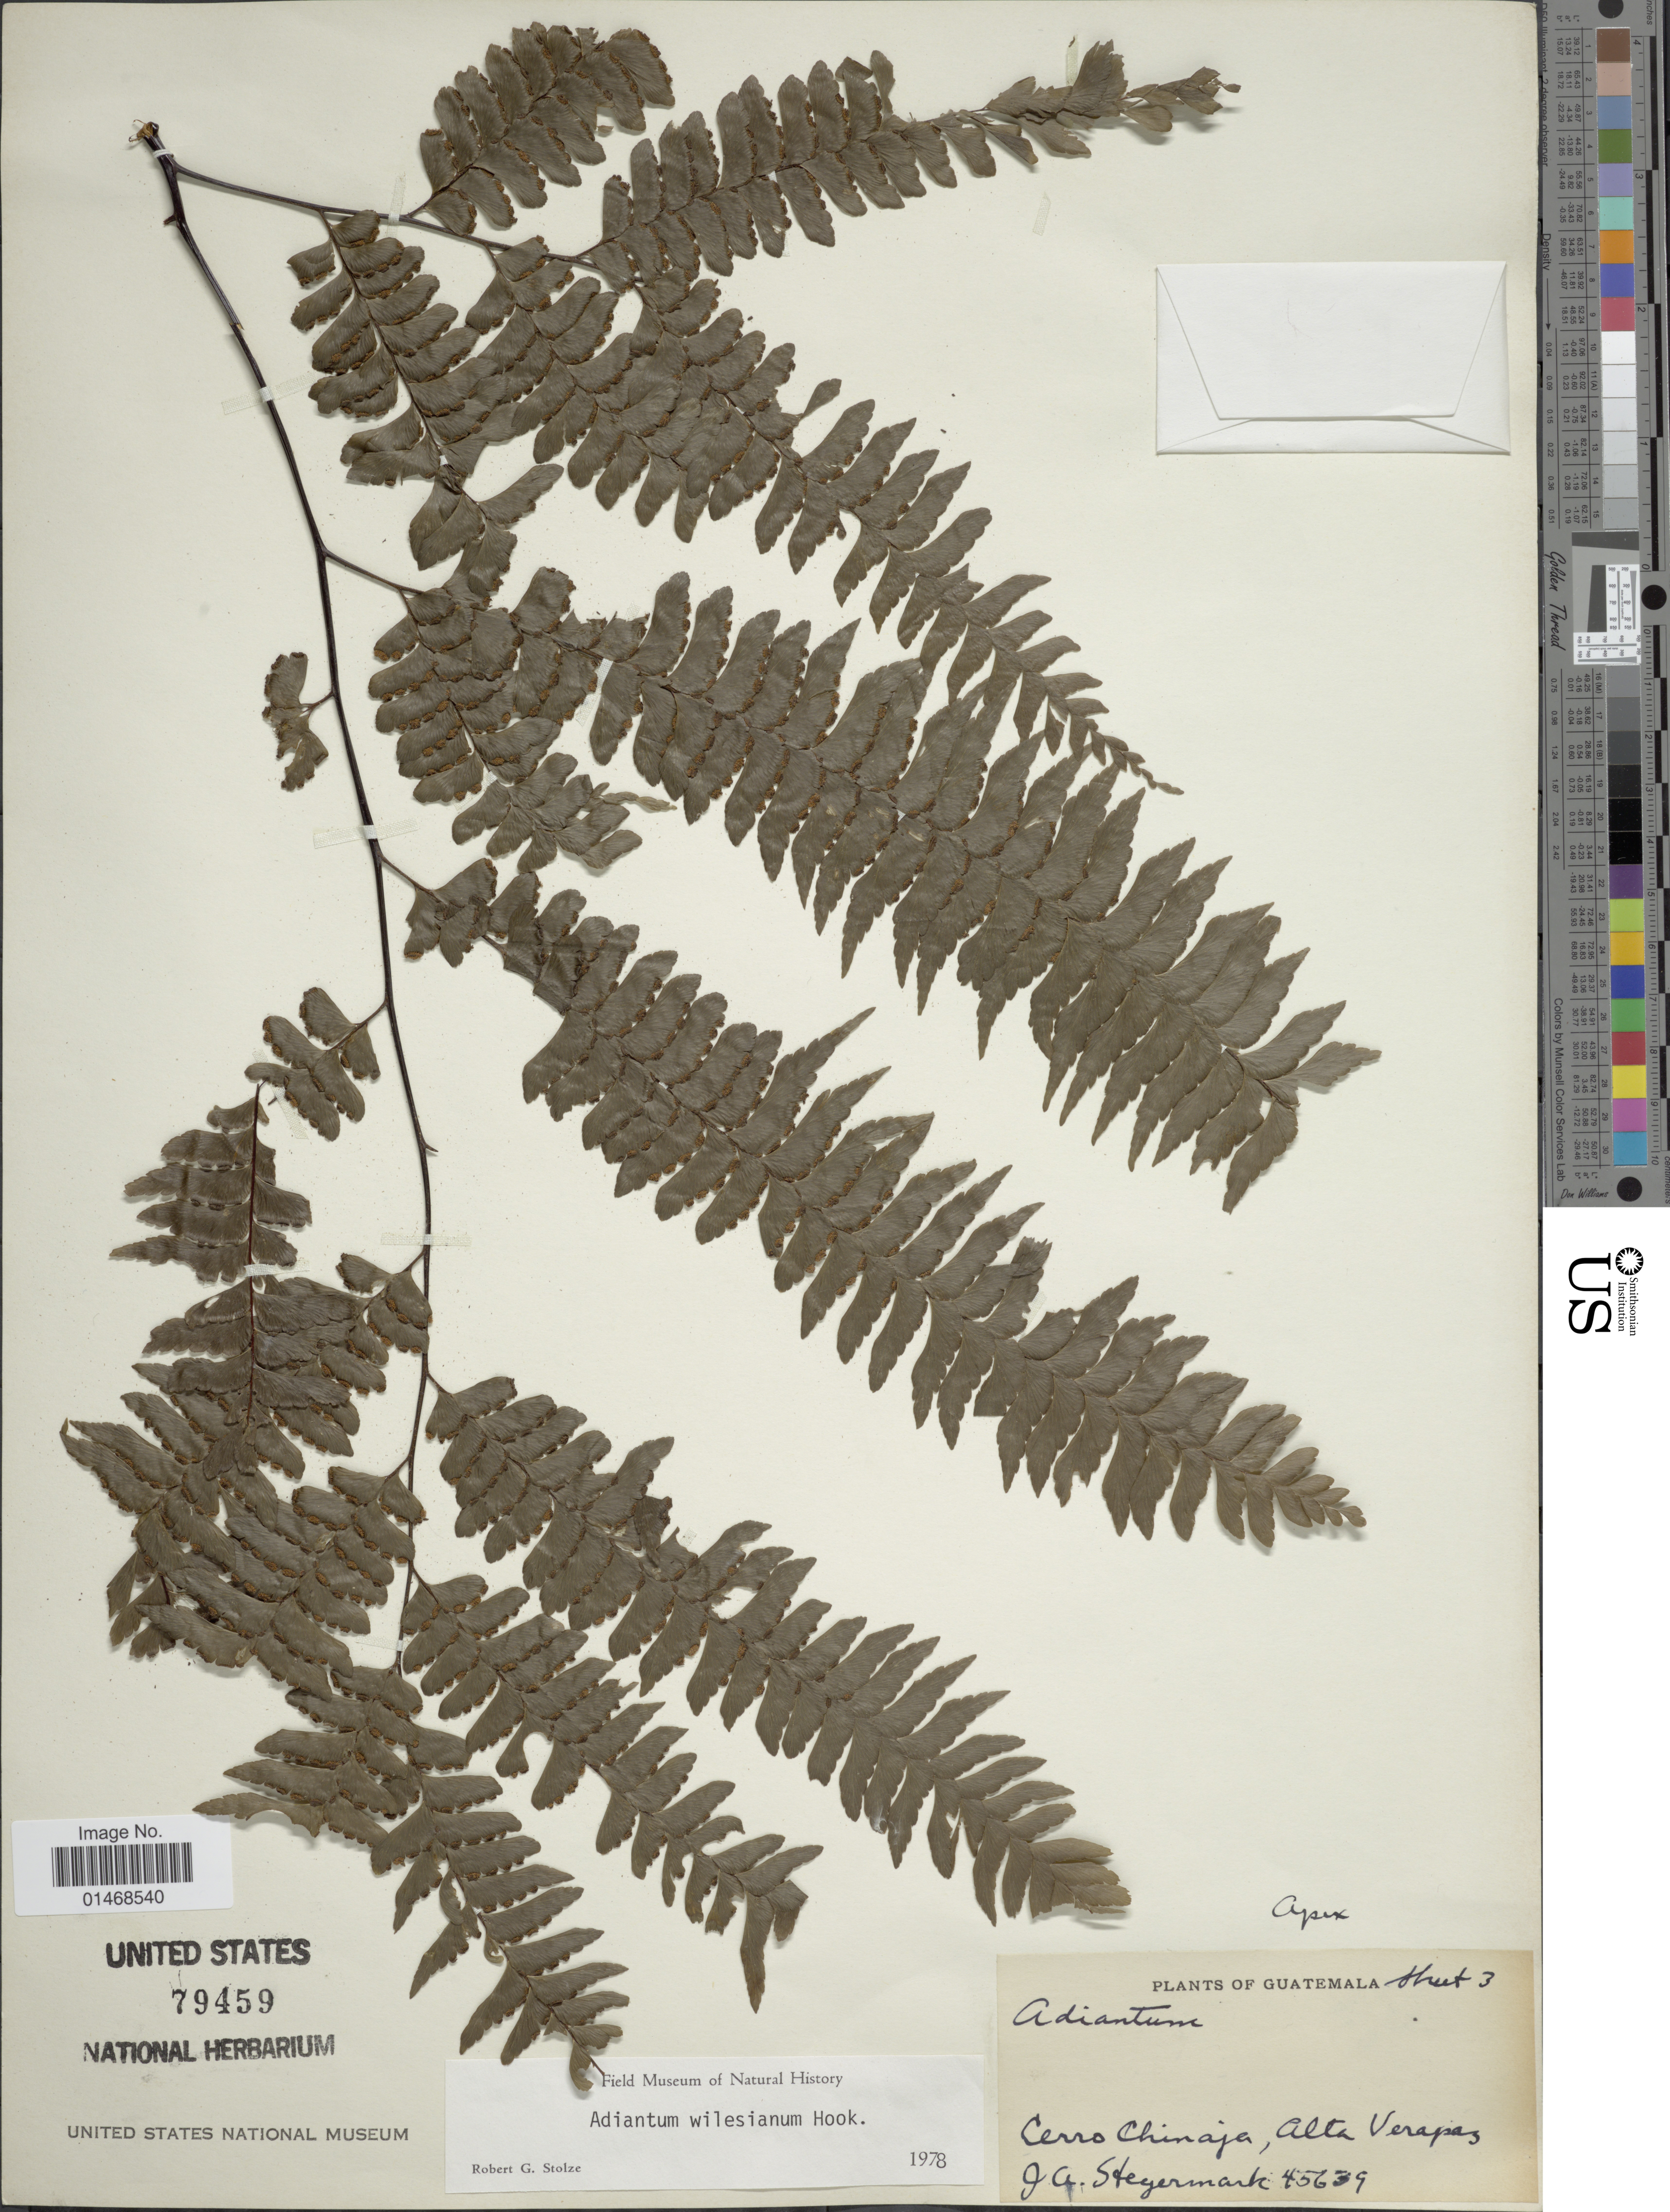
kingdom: Plantae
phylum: Tracheophyta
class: Polypodiopsida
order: Polypodiales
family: Pteridaceae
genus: Adiantum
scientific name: Adiantum wilesianum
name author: Hook.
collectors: J. Steyermark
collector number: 45639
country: Guatemala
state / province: Alta Verapaz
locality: Cerro Chinaja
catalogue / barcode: US 79459